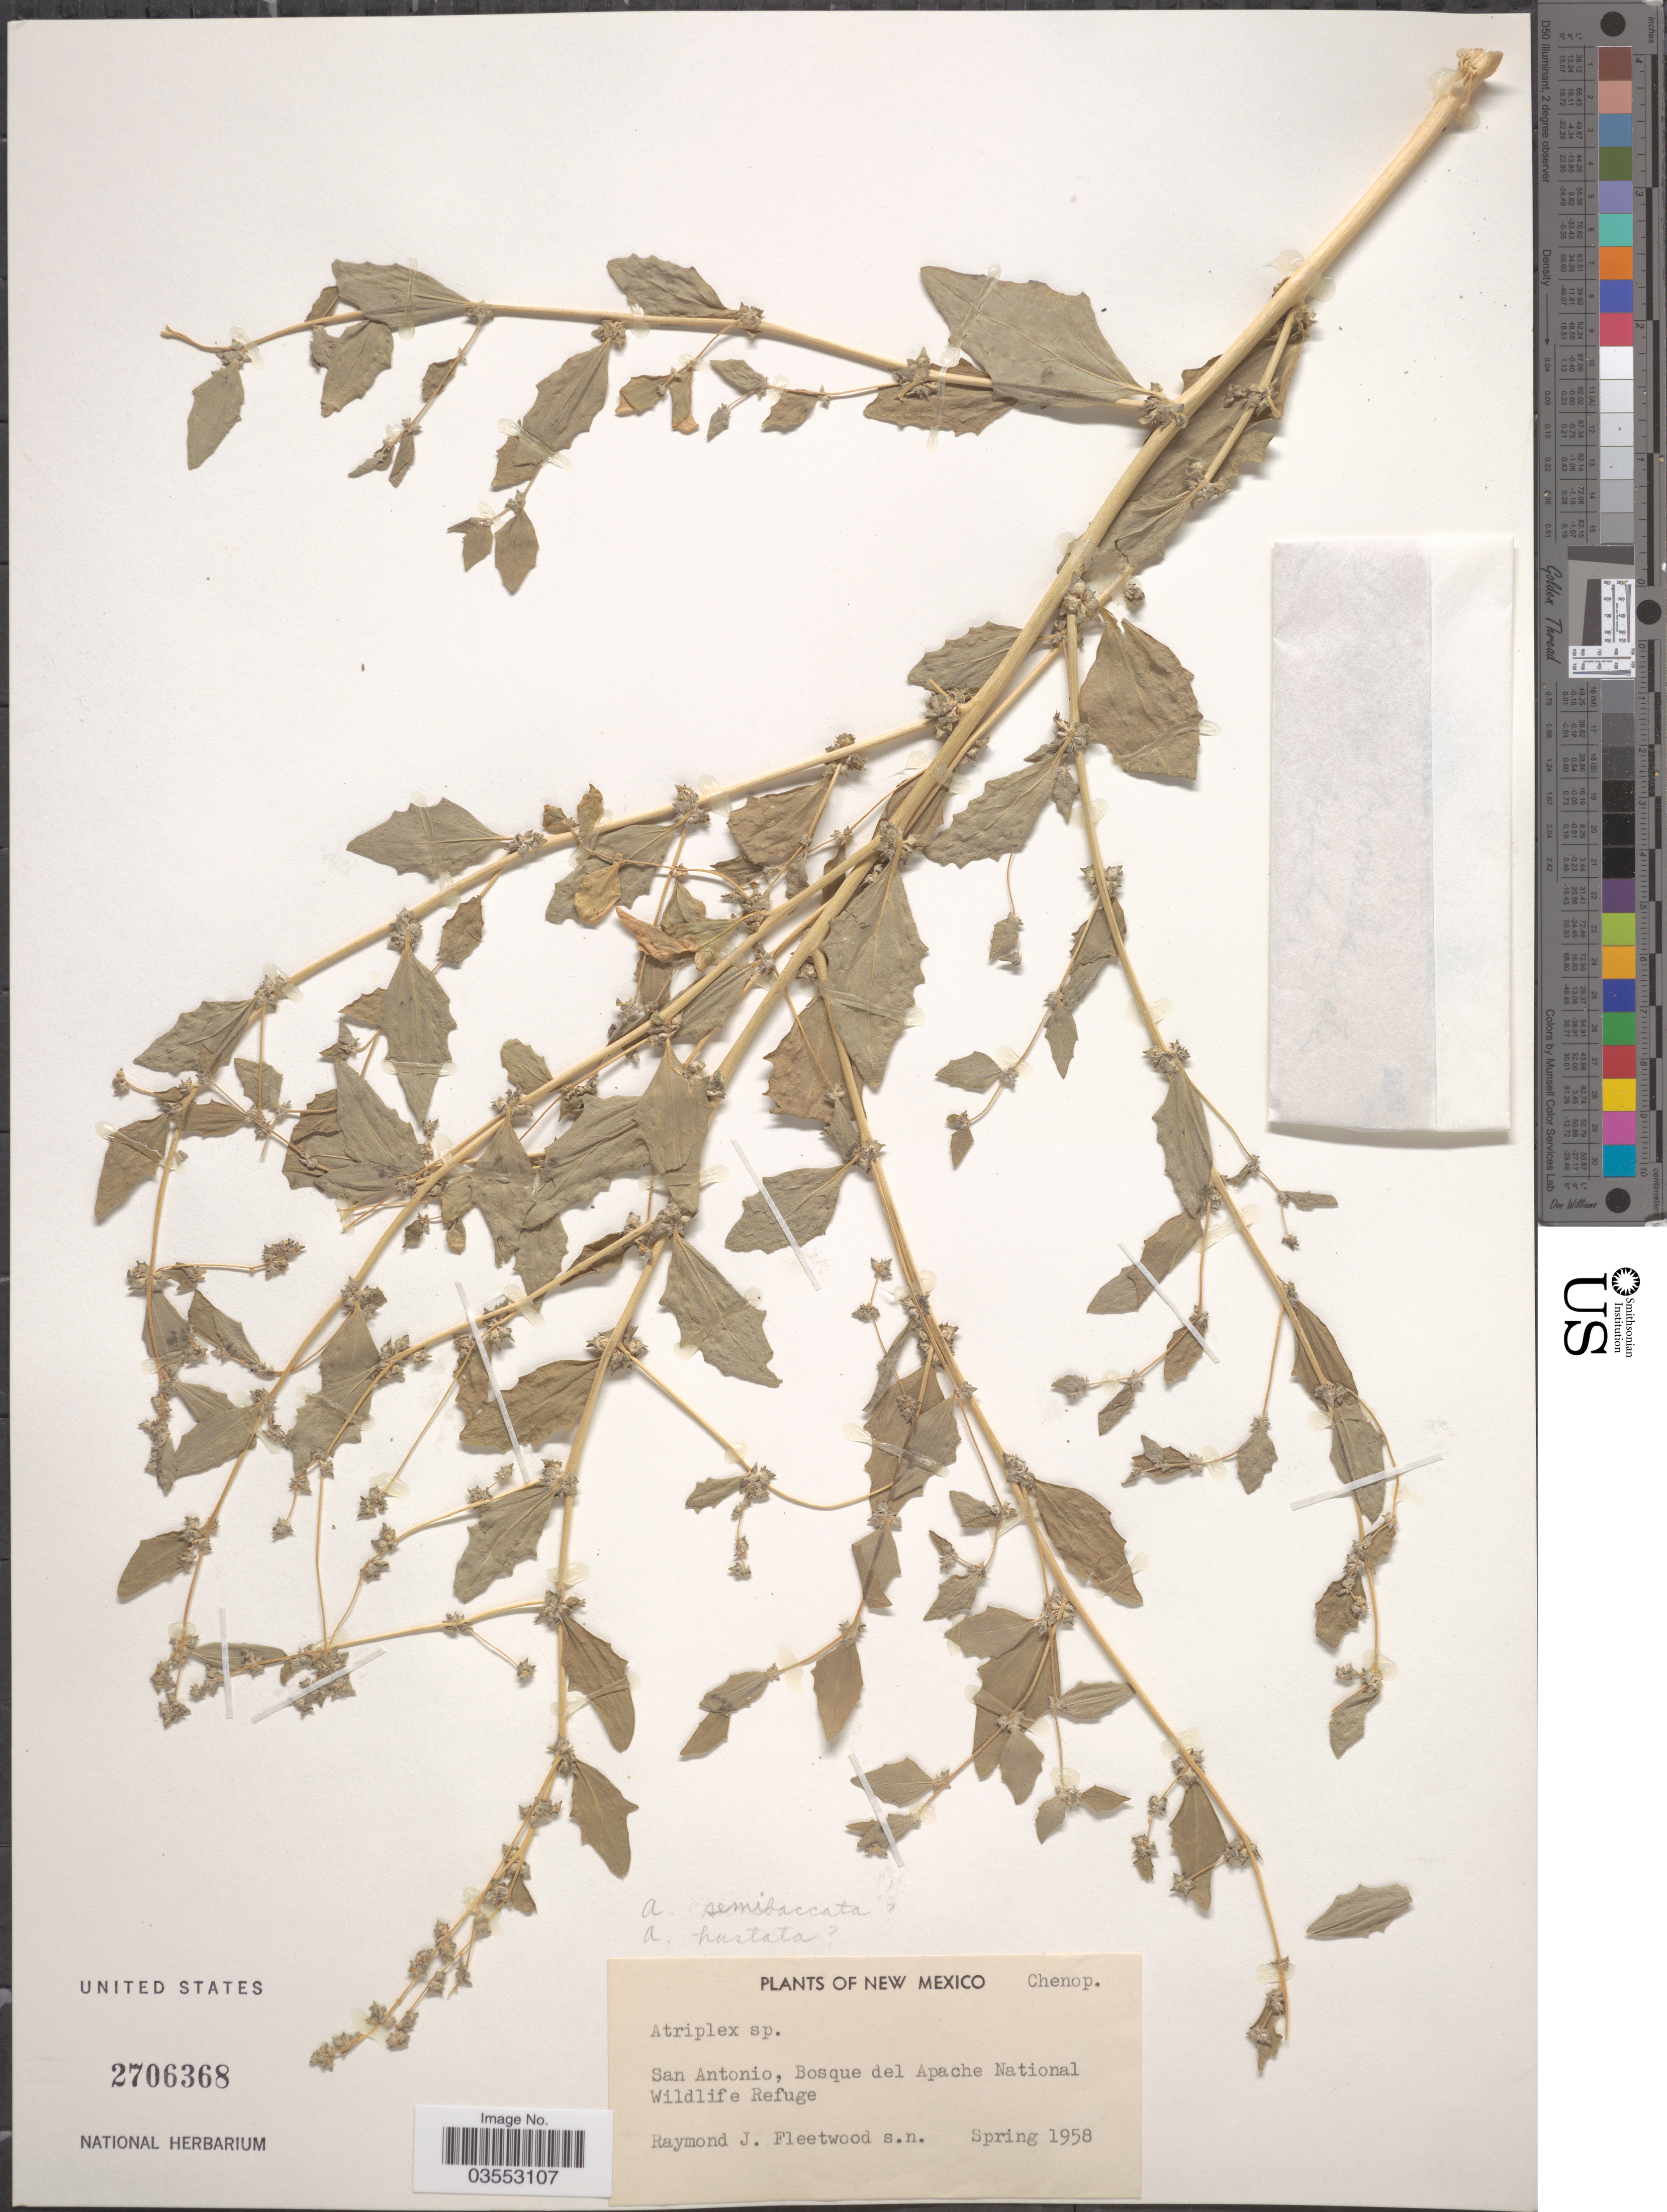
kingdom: Plantae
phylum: Tracheophyta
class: Magnoliopsida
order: Caryophyllales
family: Amaranthaceae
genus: Atriplex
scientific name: Atriplex sp.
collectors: R. J. Fleetwood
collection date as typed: Spring 1958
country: United States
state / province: New Mexico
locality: San Antonio, Bosque del Apache National Wildlife Refuge.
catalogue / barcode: US 2706368